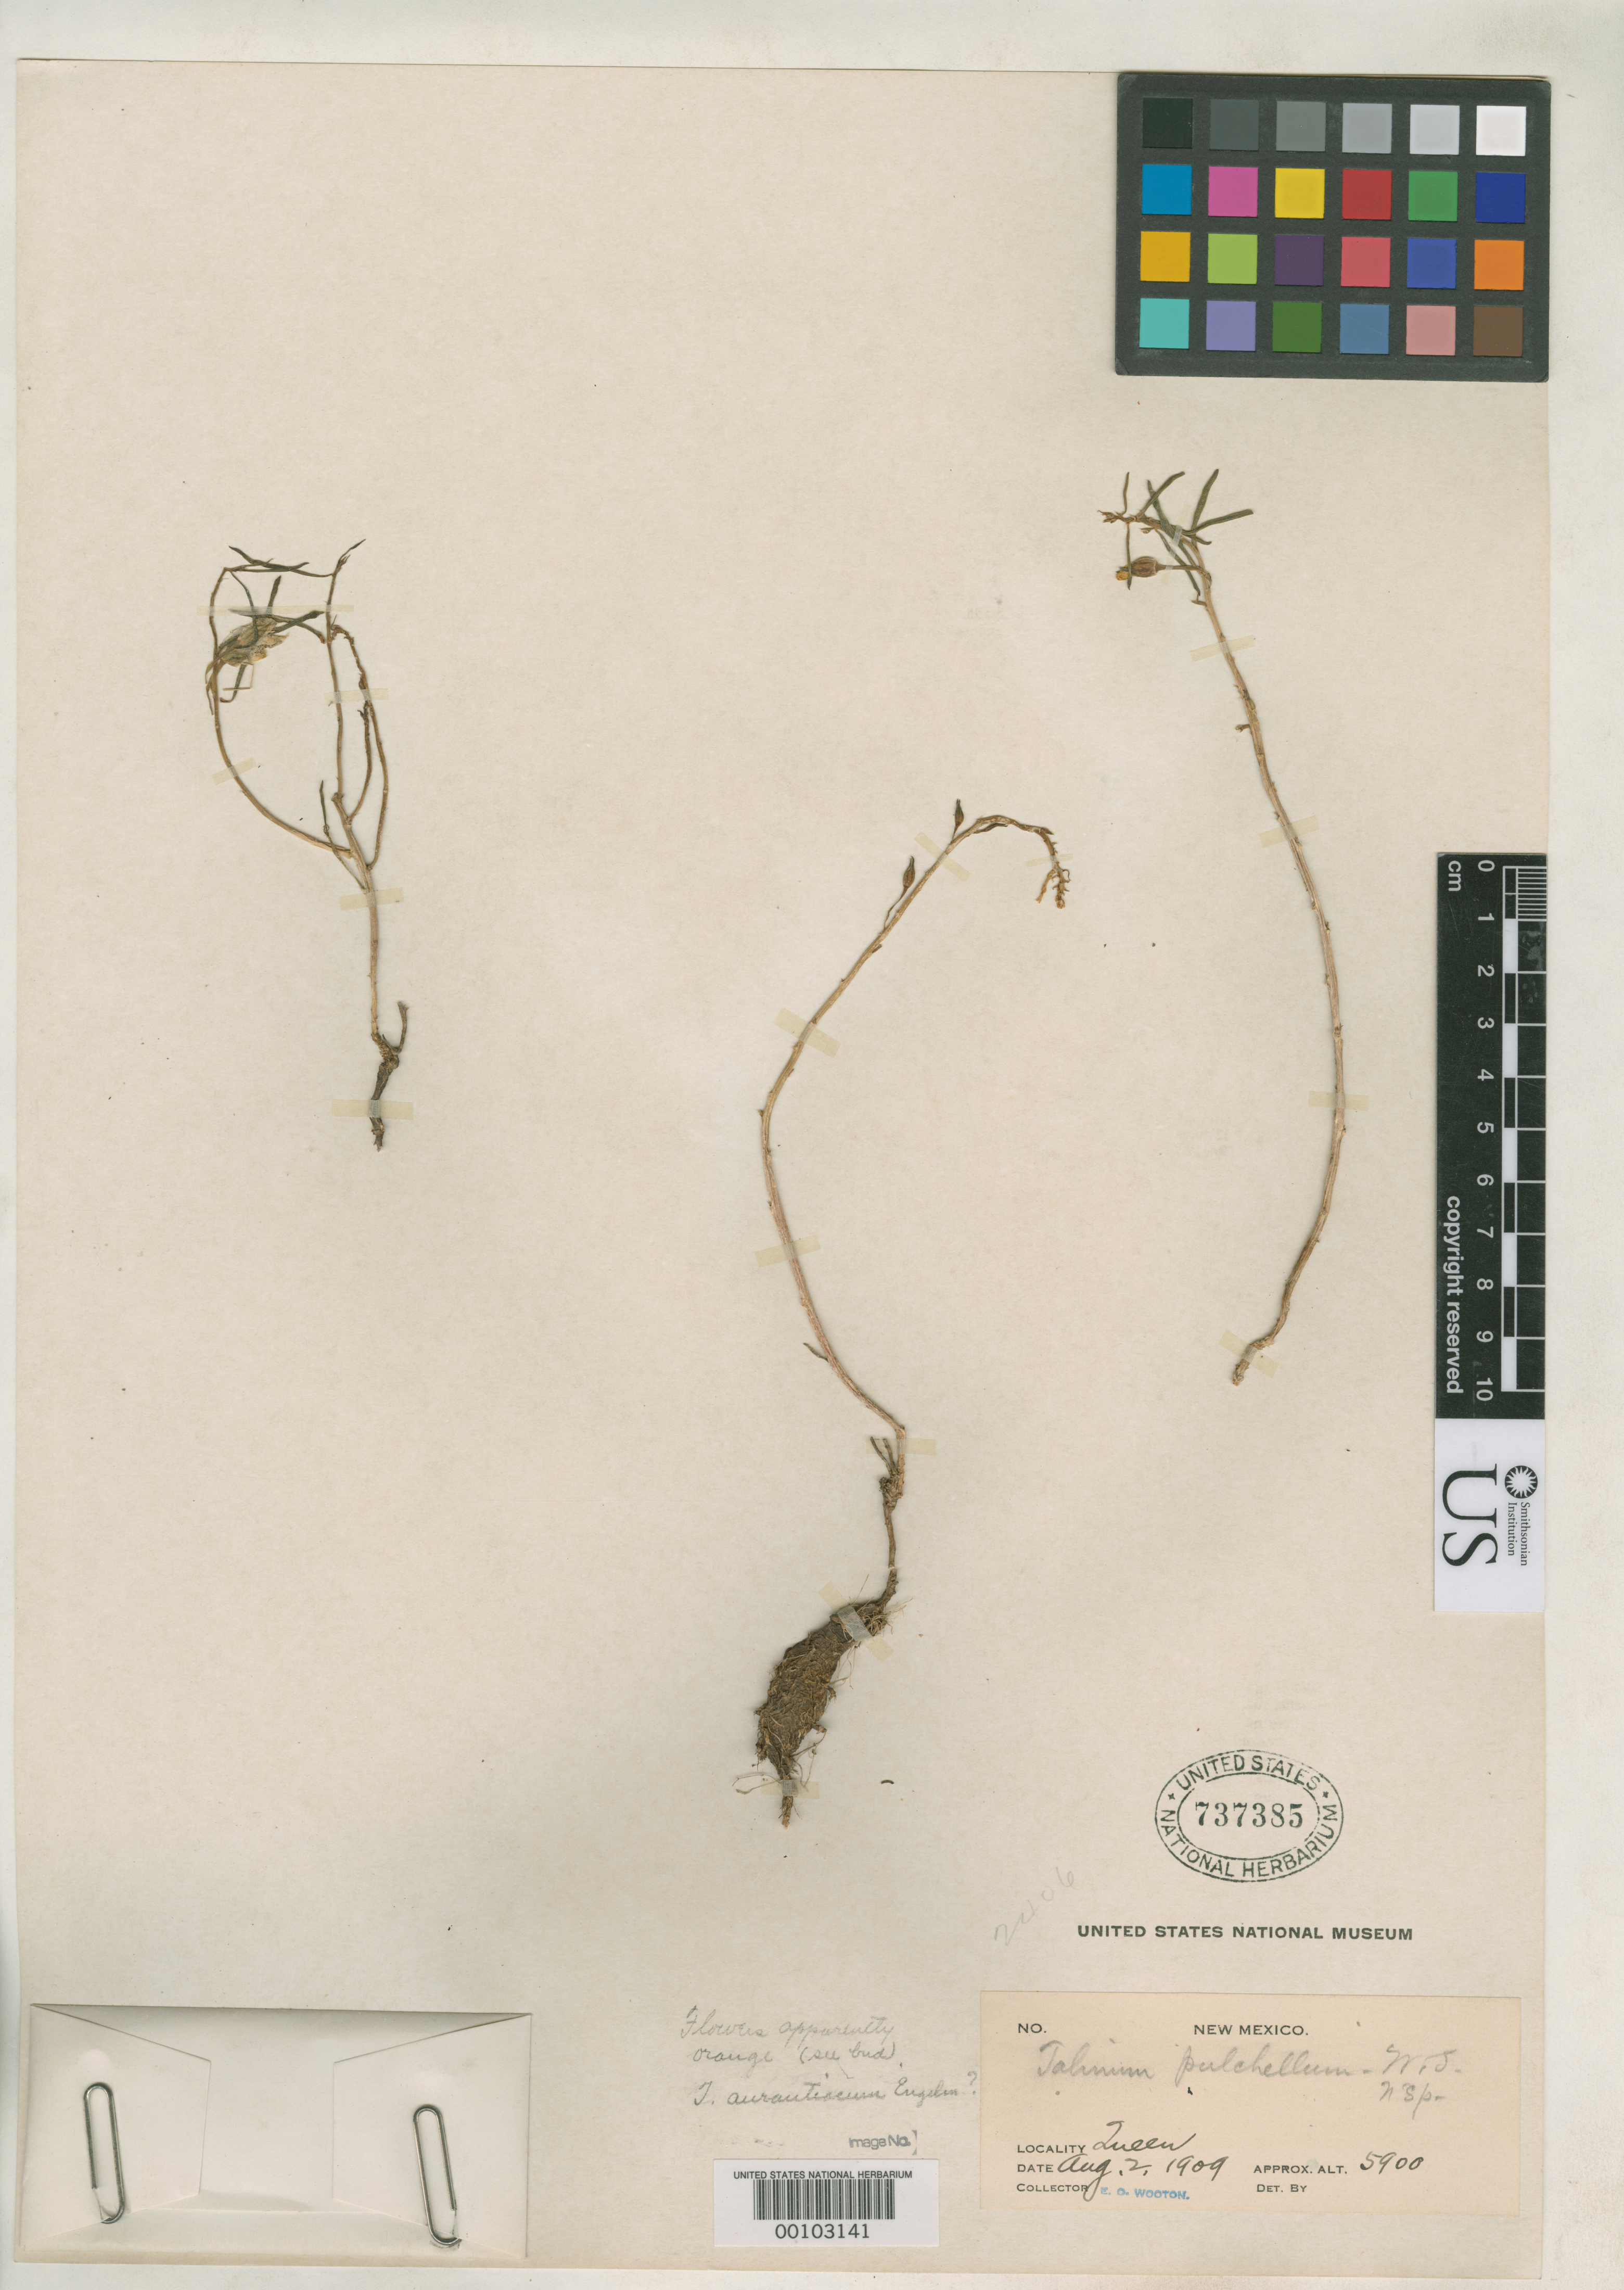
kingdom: Plantae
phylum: Tracheophyta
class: Magnoliopsida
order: Caryophyllales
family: Talinaceae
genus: Talinum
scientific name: Talinum pulchellum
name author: Wooton & Standl.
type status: Isotype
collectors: E. O. Wooton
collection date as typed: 02 Aug 1909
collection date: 1909-08-02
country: United States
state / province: New Mexico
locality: Near Queen.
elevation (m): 1770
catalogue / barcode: US 737385